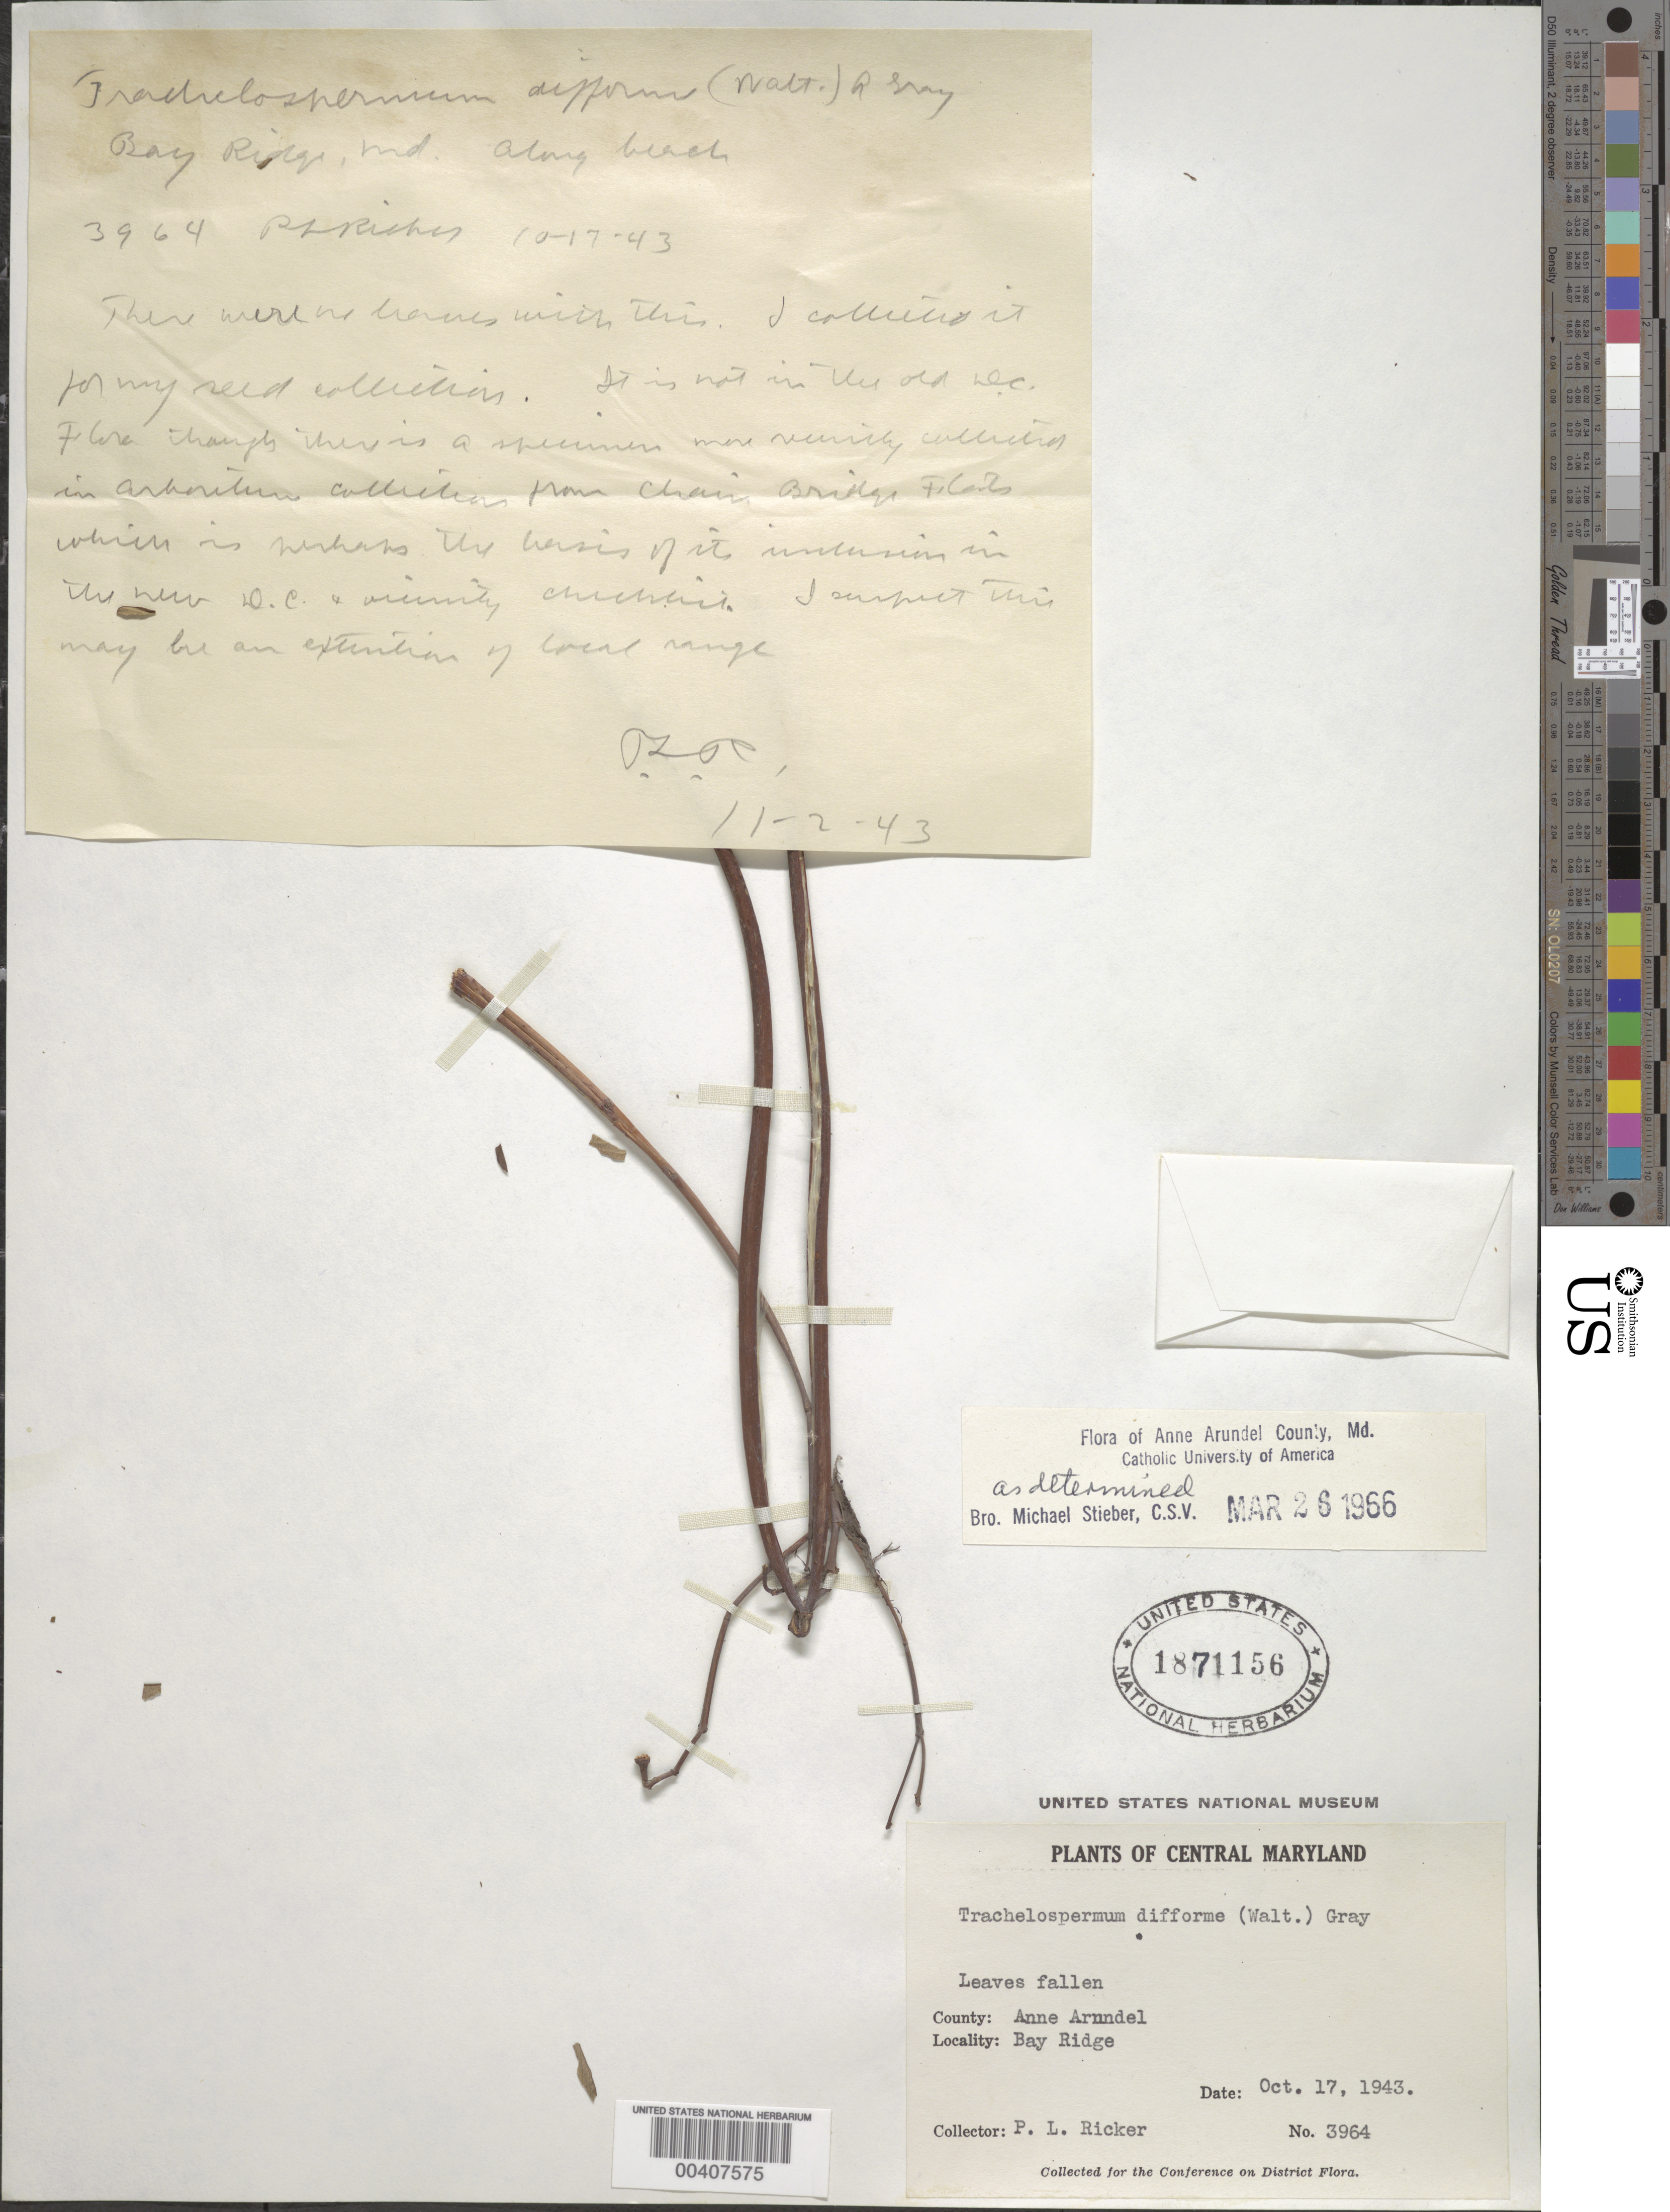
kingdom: Plantae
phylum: Tracheophyta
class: Magnoliopsida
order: Gentianales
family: Apocynaceae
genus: Trachelospermum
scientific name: Trachelospermum difforme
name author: (Walter) A. Gray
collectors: P. Ricker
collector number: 3964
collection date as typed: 17 Oct 1943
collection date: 1943-10-17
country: United States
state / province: Maryland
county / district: Anne Arundel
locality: Bay Ridge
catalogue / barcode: US 1871156